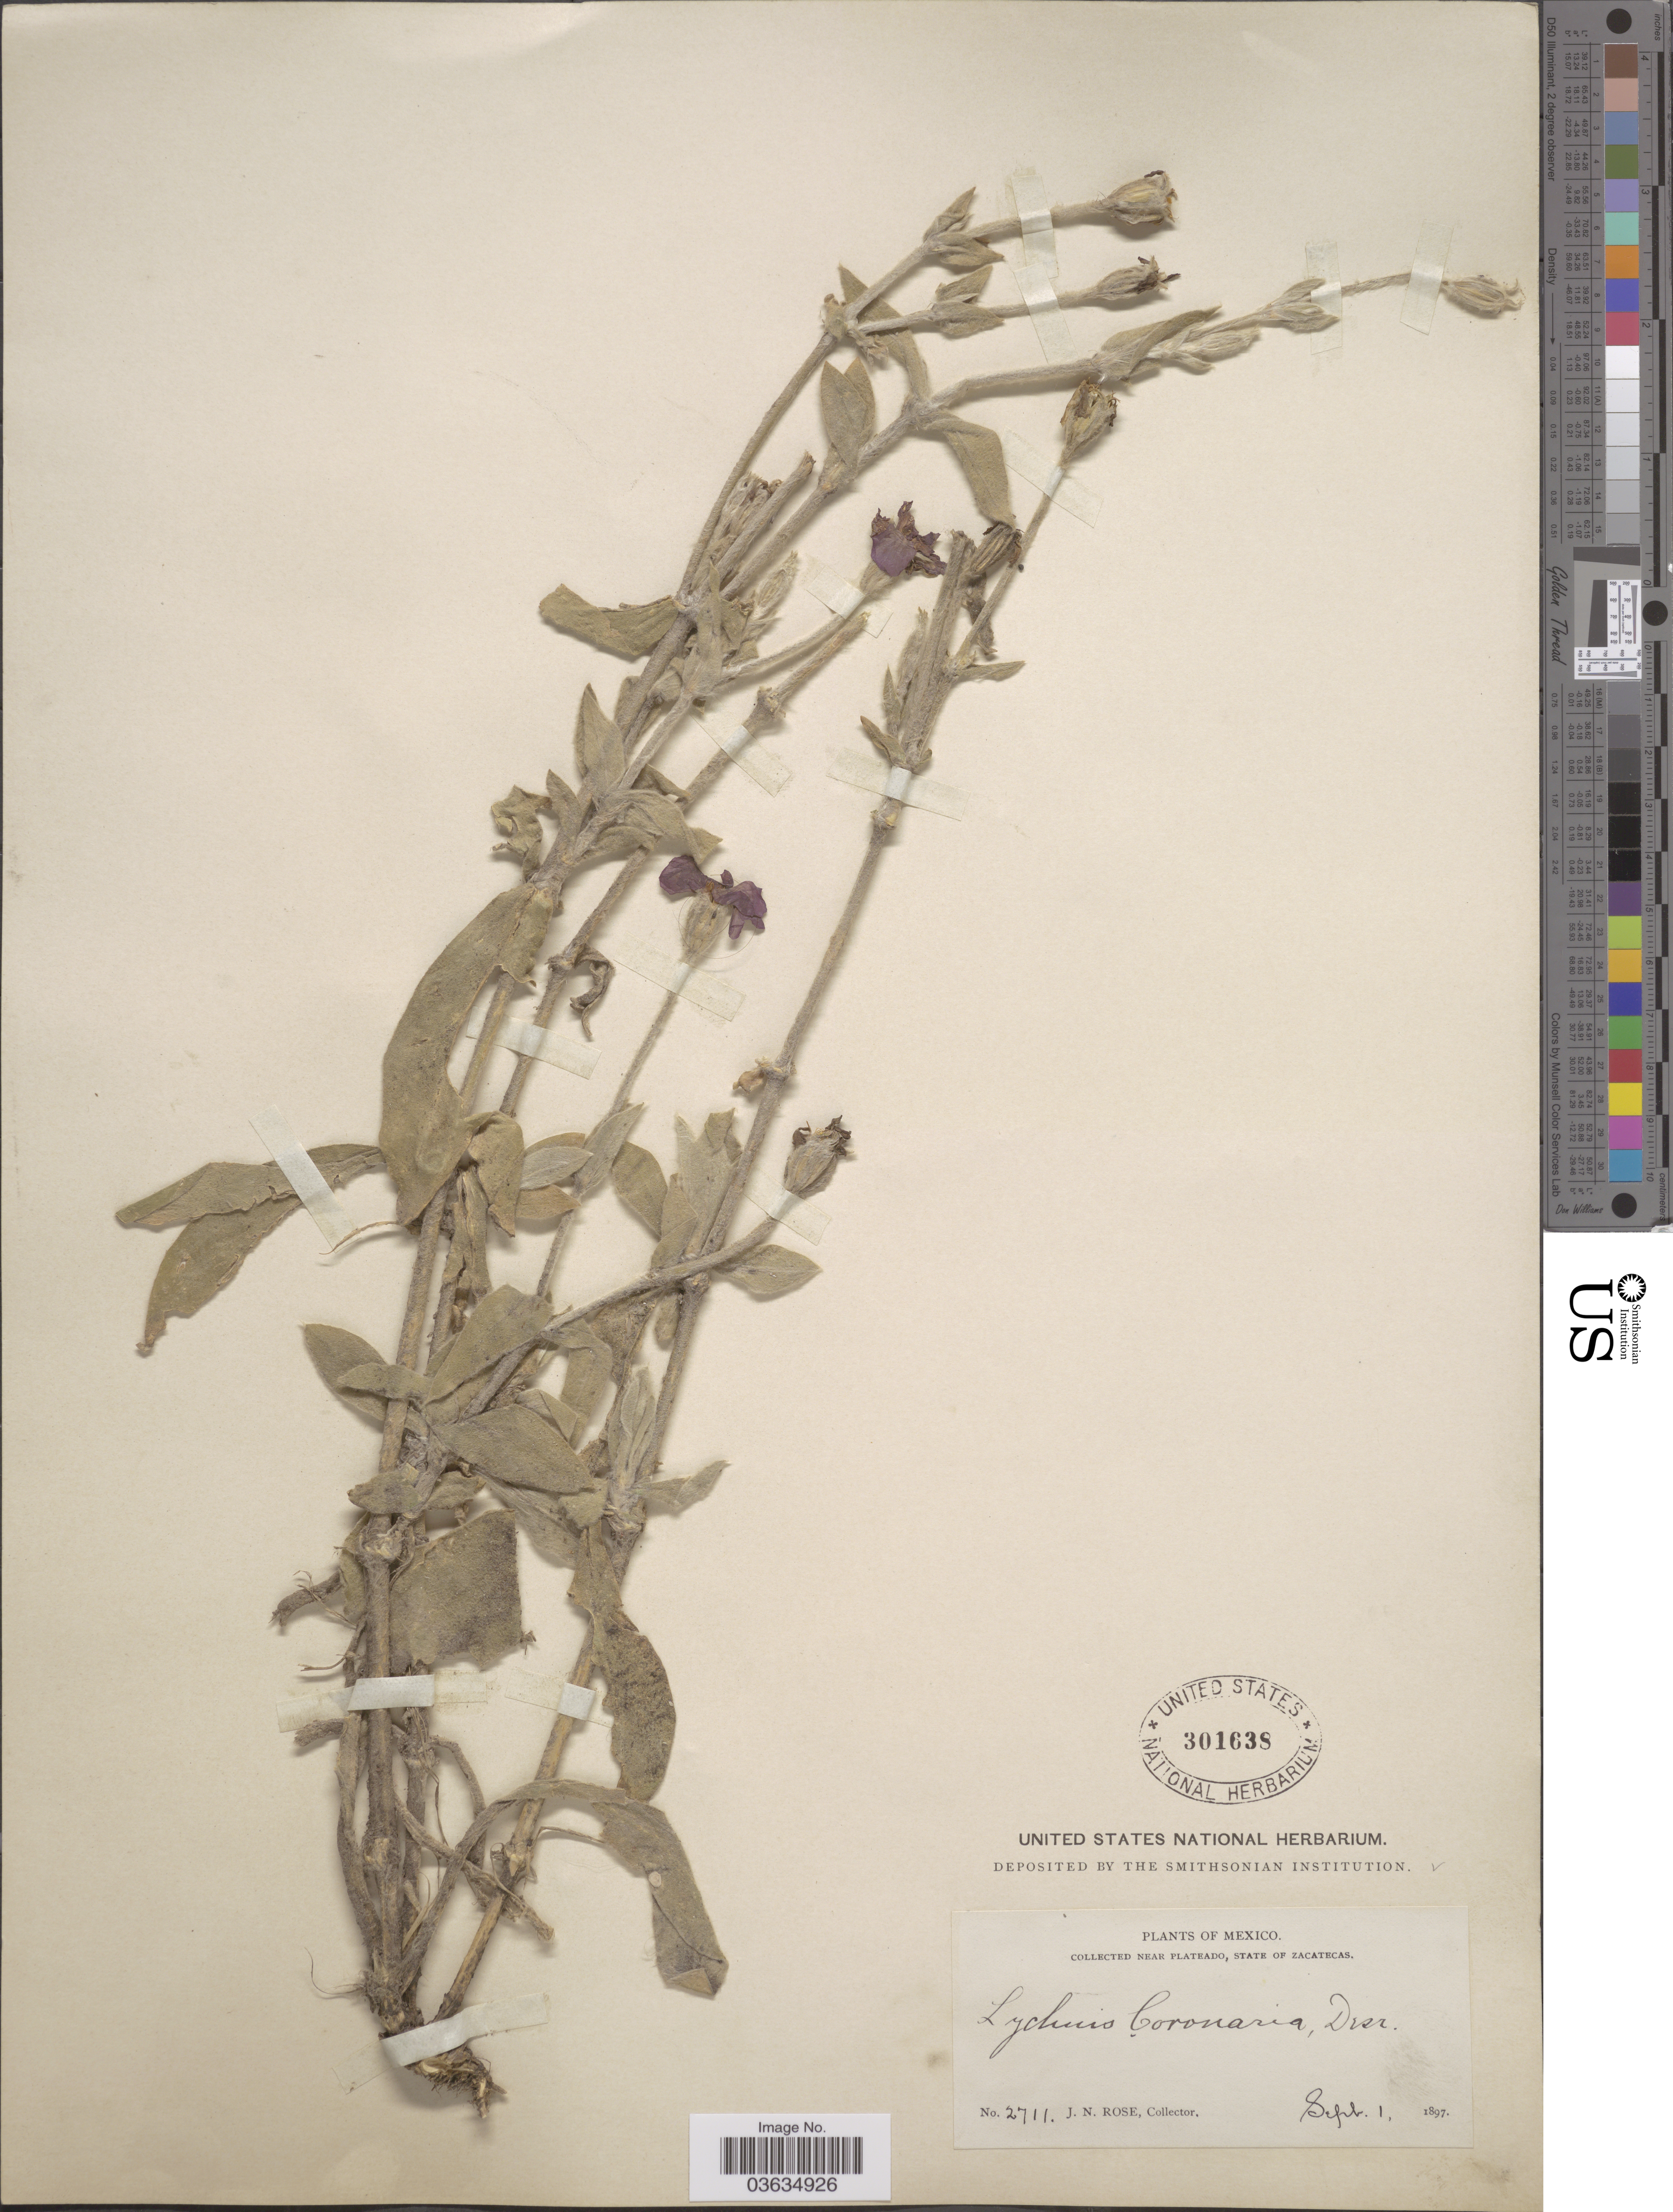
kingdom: Plantae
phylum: Tracheophyta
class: Magnoliopsida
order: Caryophyllales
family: Caryophyllaceae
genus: Silene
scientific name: Silene coronaria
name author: (L.) Clairv.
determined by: Strong, Mark T., (BOT), Smithsonian Institution - National Museum of Natural History (UNITED STATES)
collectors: J. N. Rose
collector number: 2711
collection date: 1897-09-01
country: Mexico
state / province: Zacatecas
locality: Near Plateado.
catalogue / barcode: US 301638